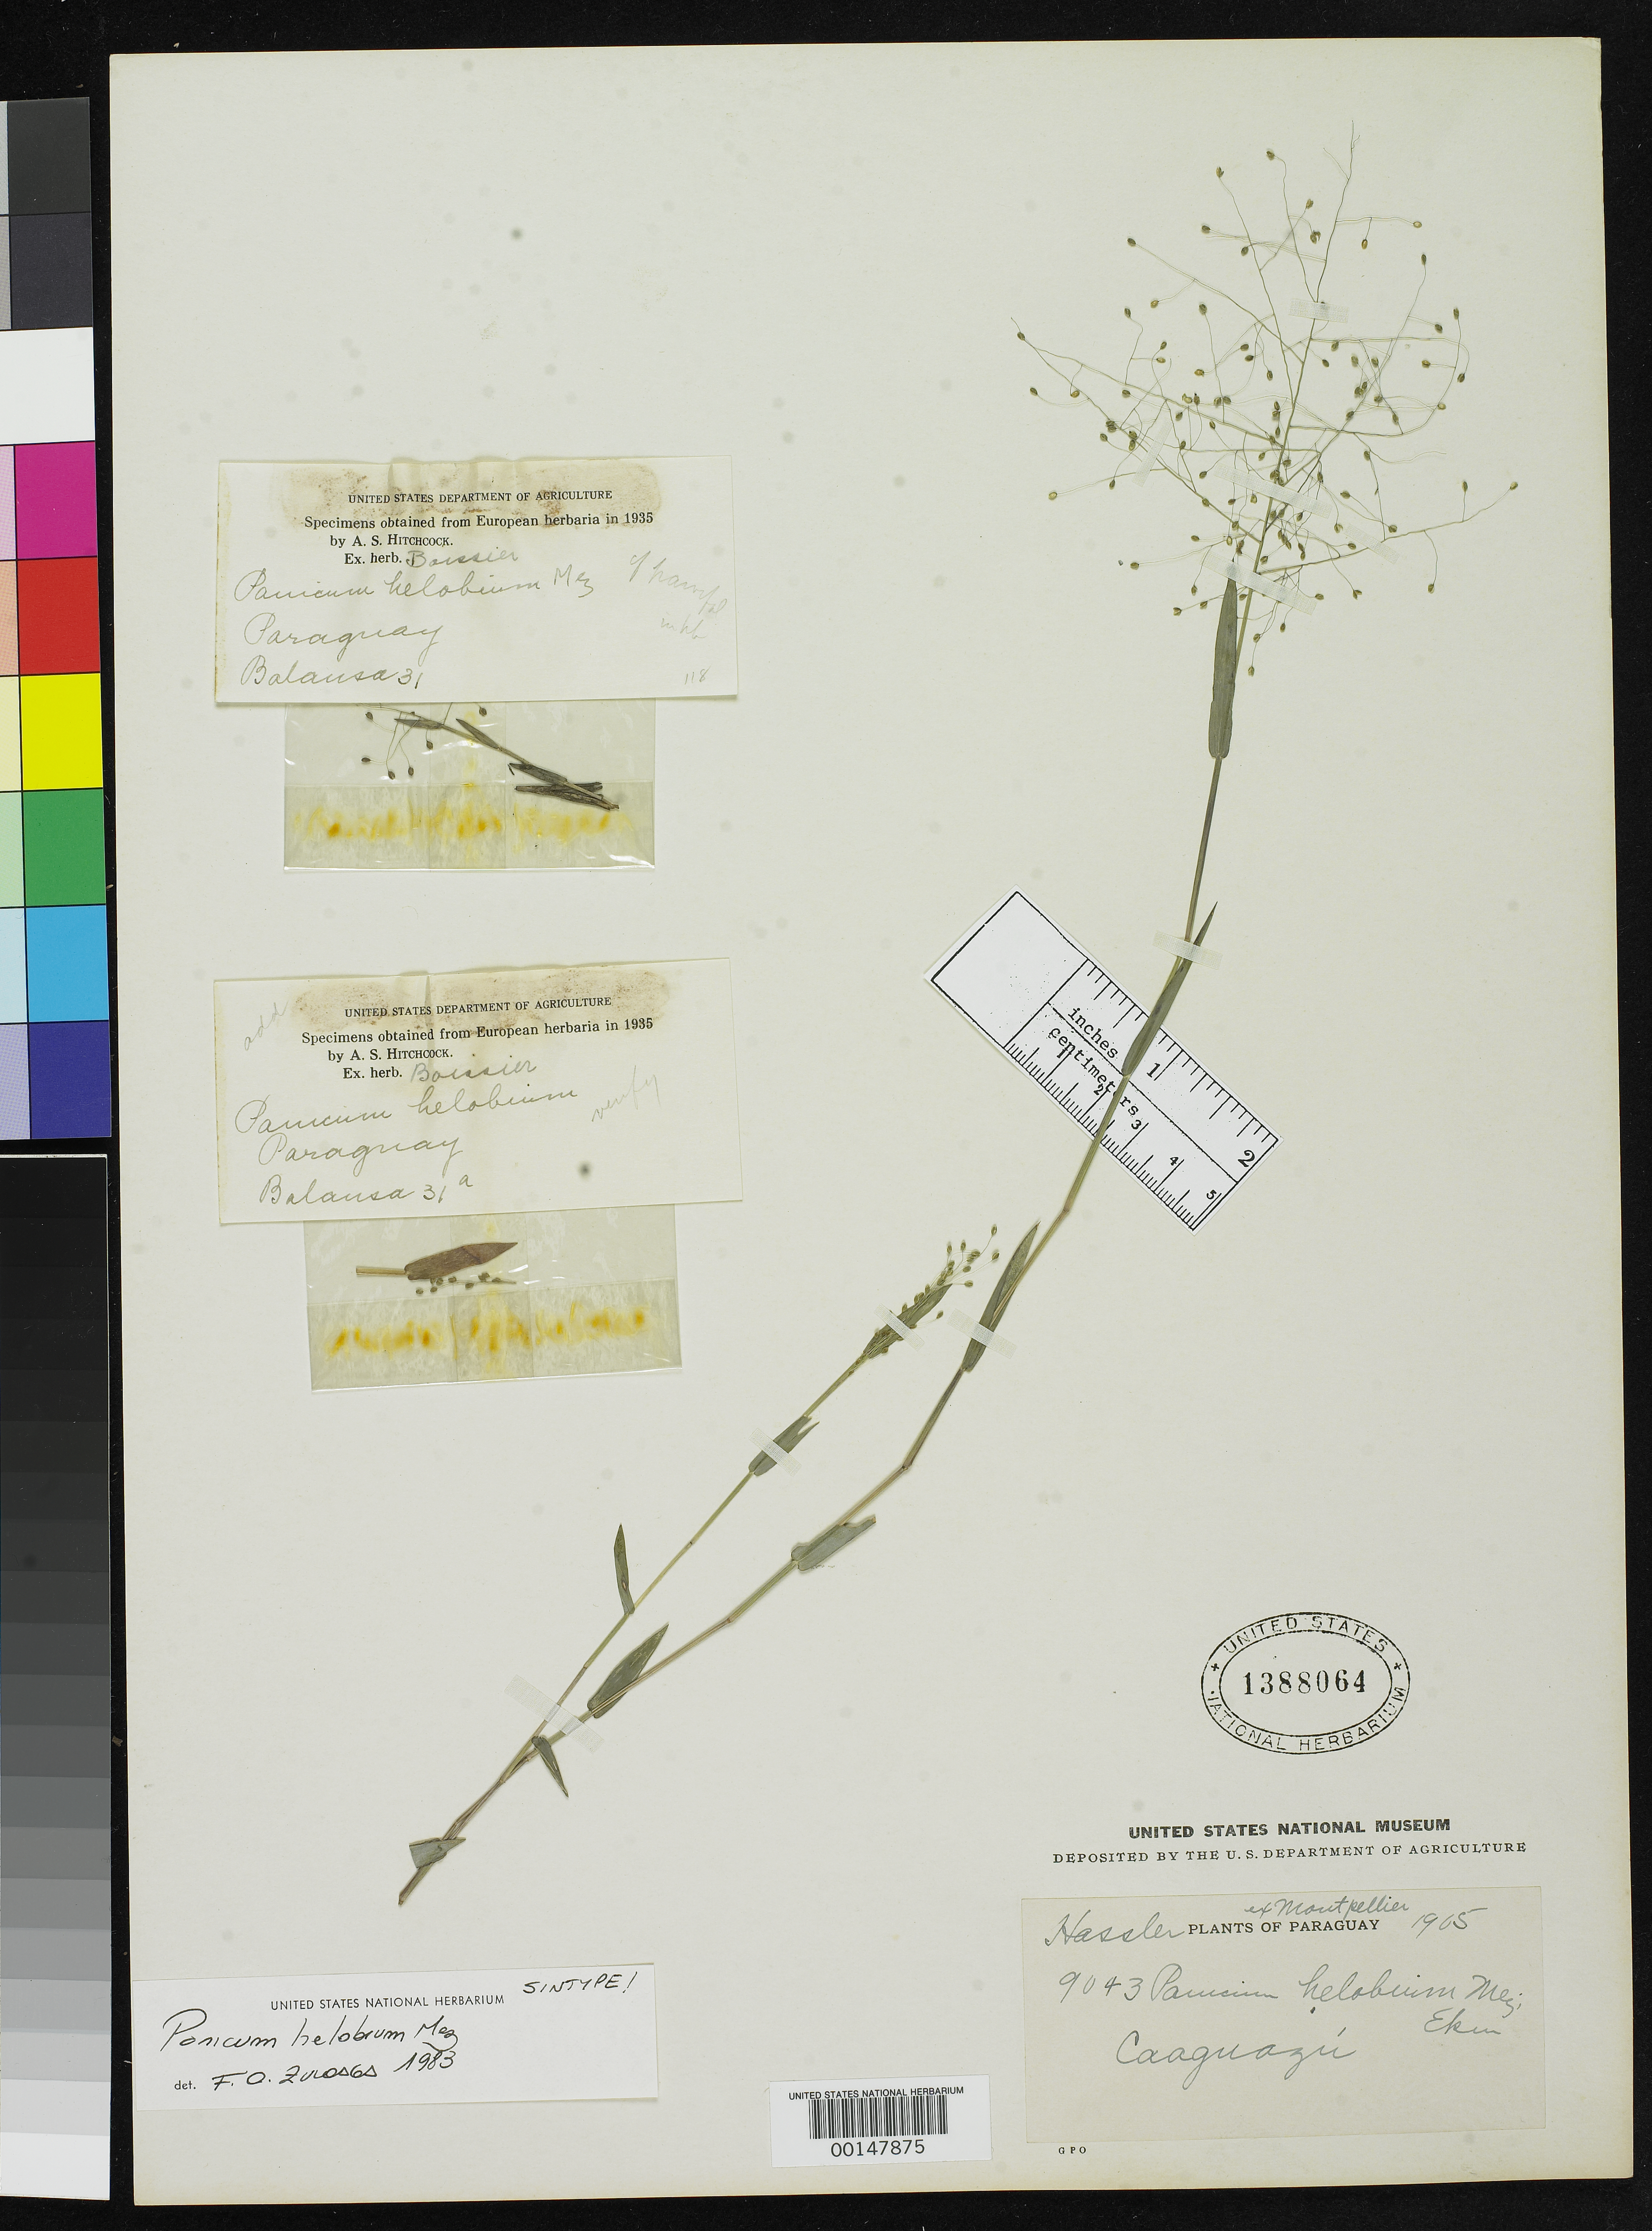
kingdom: Plantae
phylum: Tracheophyta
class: Liliopsida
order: Poales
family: Poaceae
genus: Panicum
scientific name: Panicum helobium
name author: Mez ex Henr.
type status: Syntype Fragment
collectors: E. Hassler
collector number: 9043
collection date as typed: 1905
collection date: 1905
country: Paraguay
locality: Caaguazu.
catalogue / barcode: US 1388064